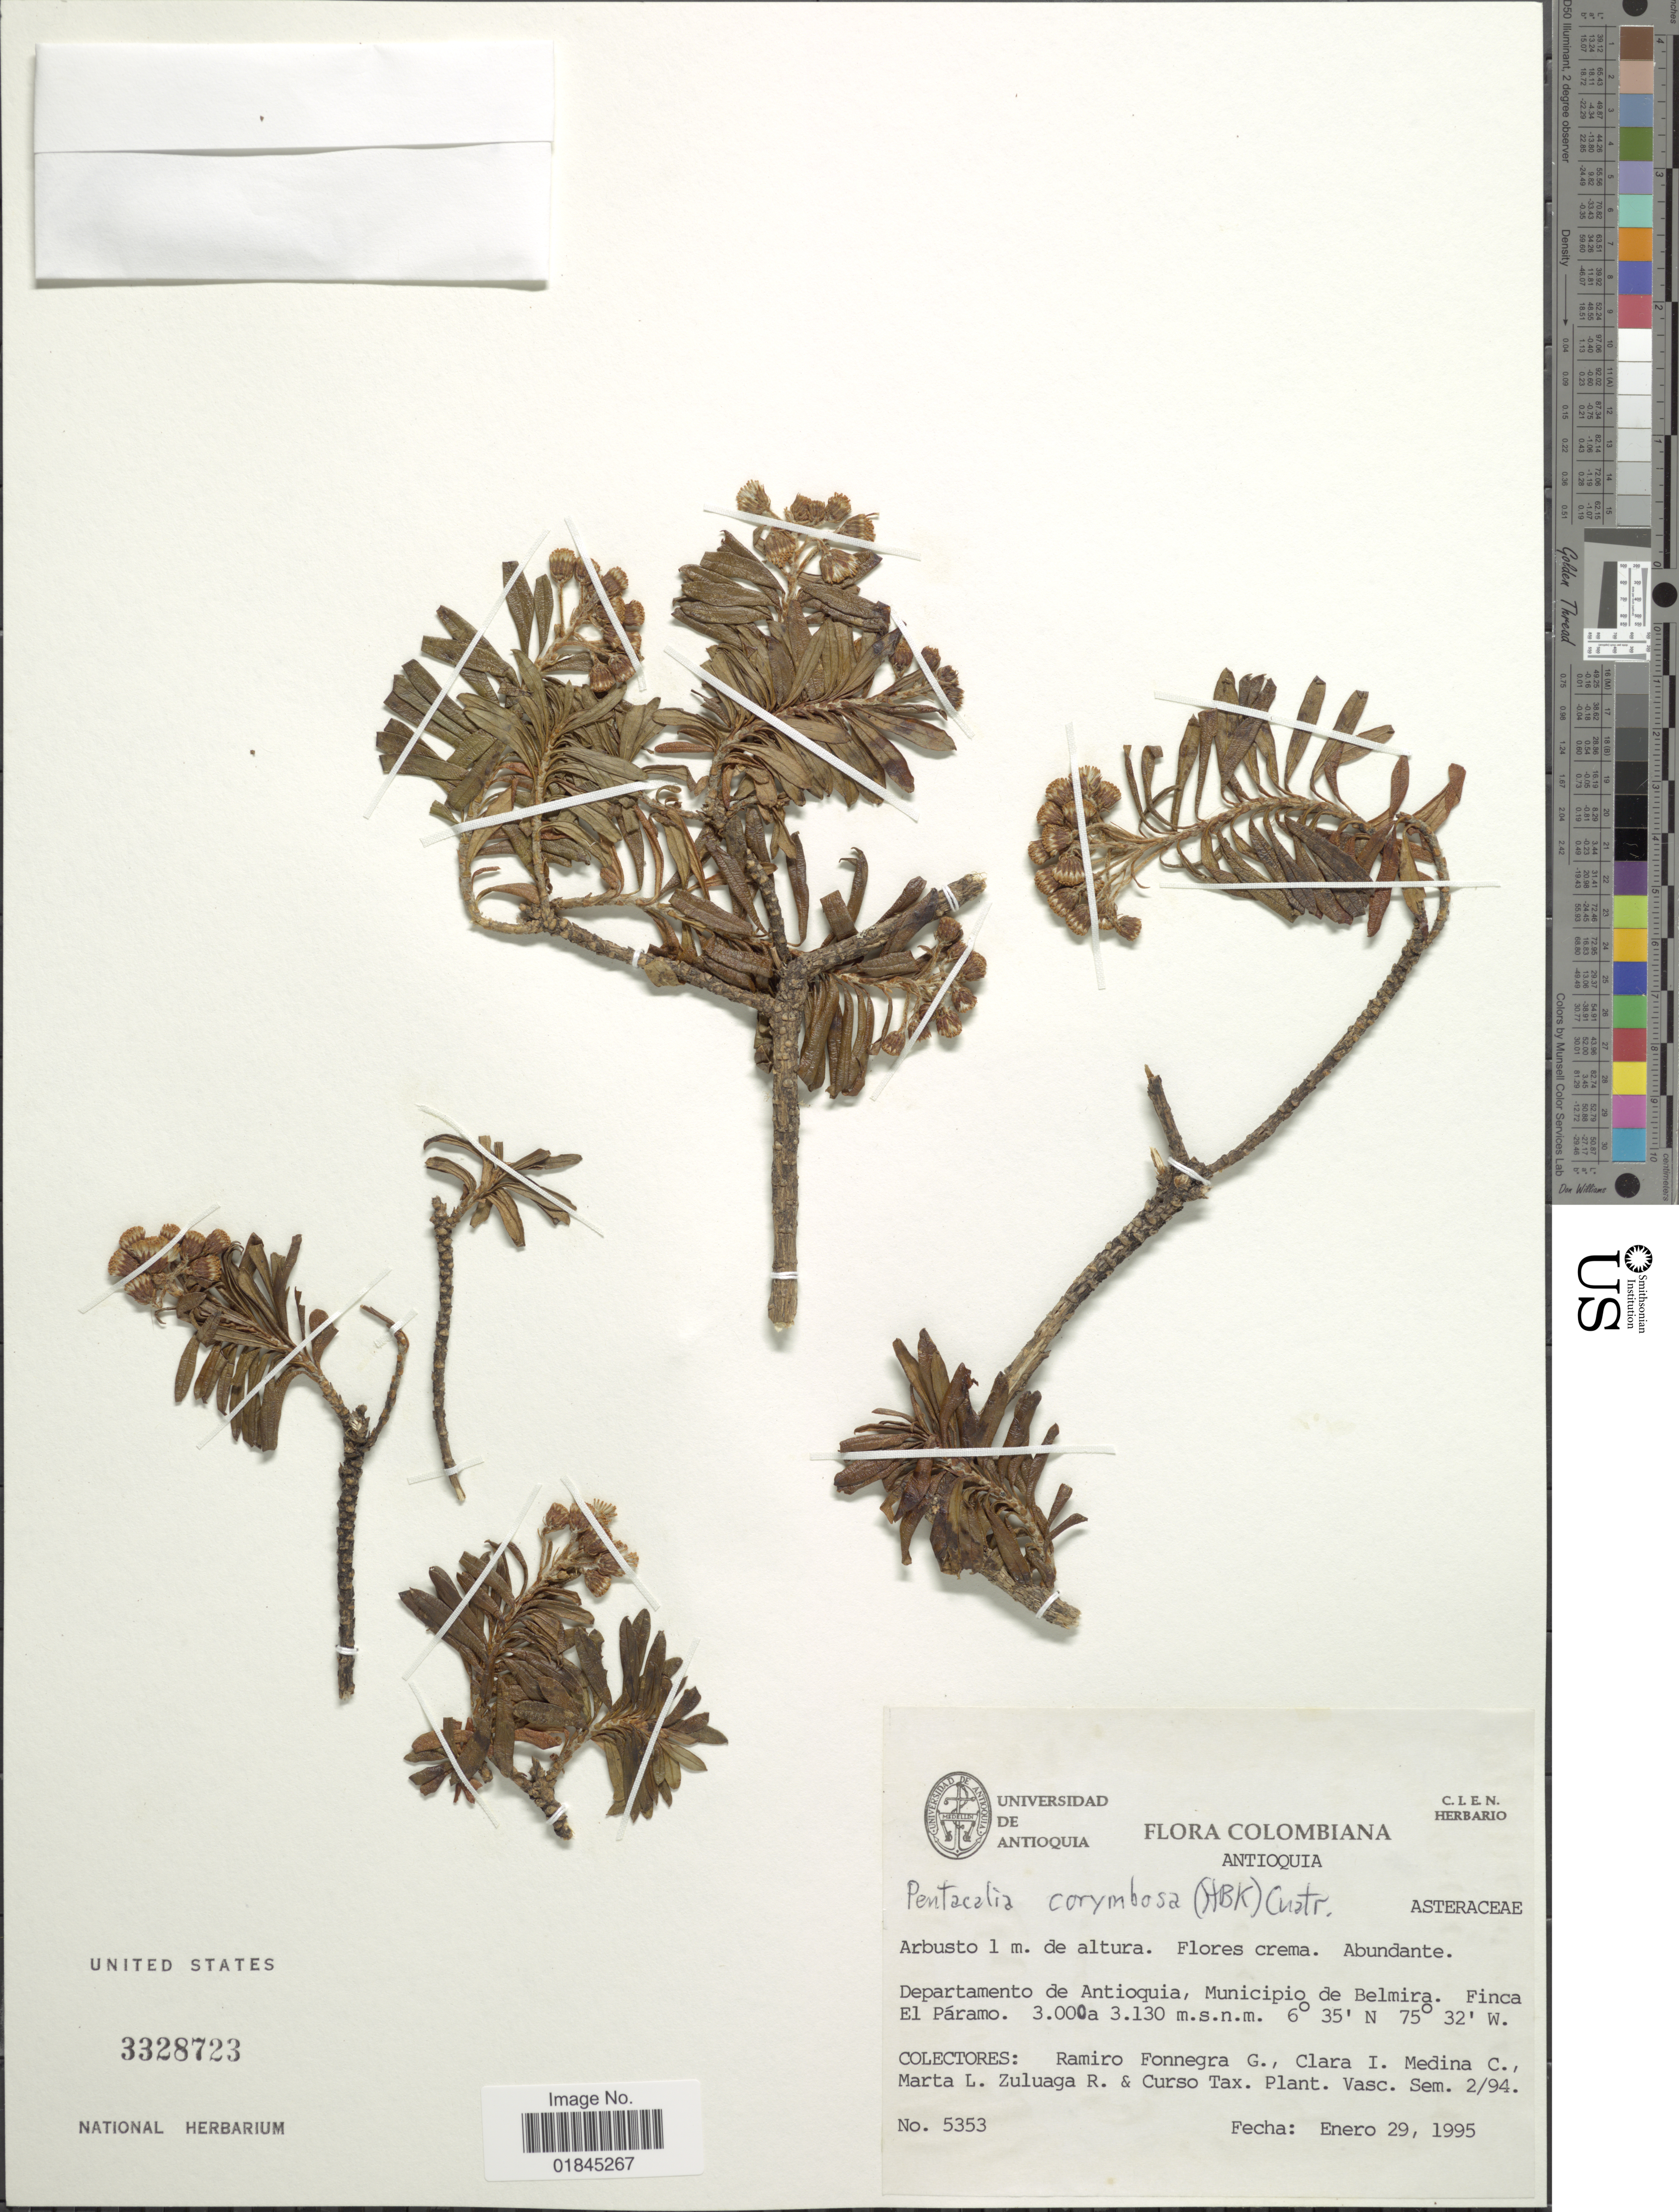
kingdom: Plantae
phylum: Tracheophyta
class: Magnoliopsida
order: Asterales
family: Asteraceae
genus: Pentacalia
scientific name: Pentacalia corymbosa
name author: (Benth.) Cuatrec.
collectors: R. Fonnegra G., C. Medina C., M. Zuluaga R.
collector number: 5353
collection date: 1995-01-29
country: Colombia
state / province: Antioquia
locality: Departamento de Antioquia, Municipio de Belmira. Finca El Páramo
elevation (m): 3000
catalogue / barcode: US 3328723